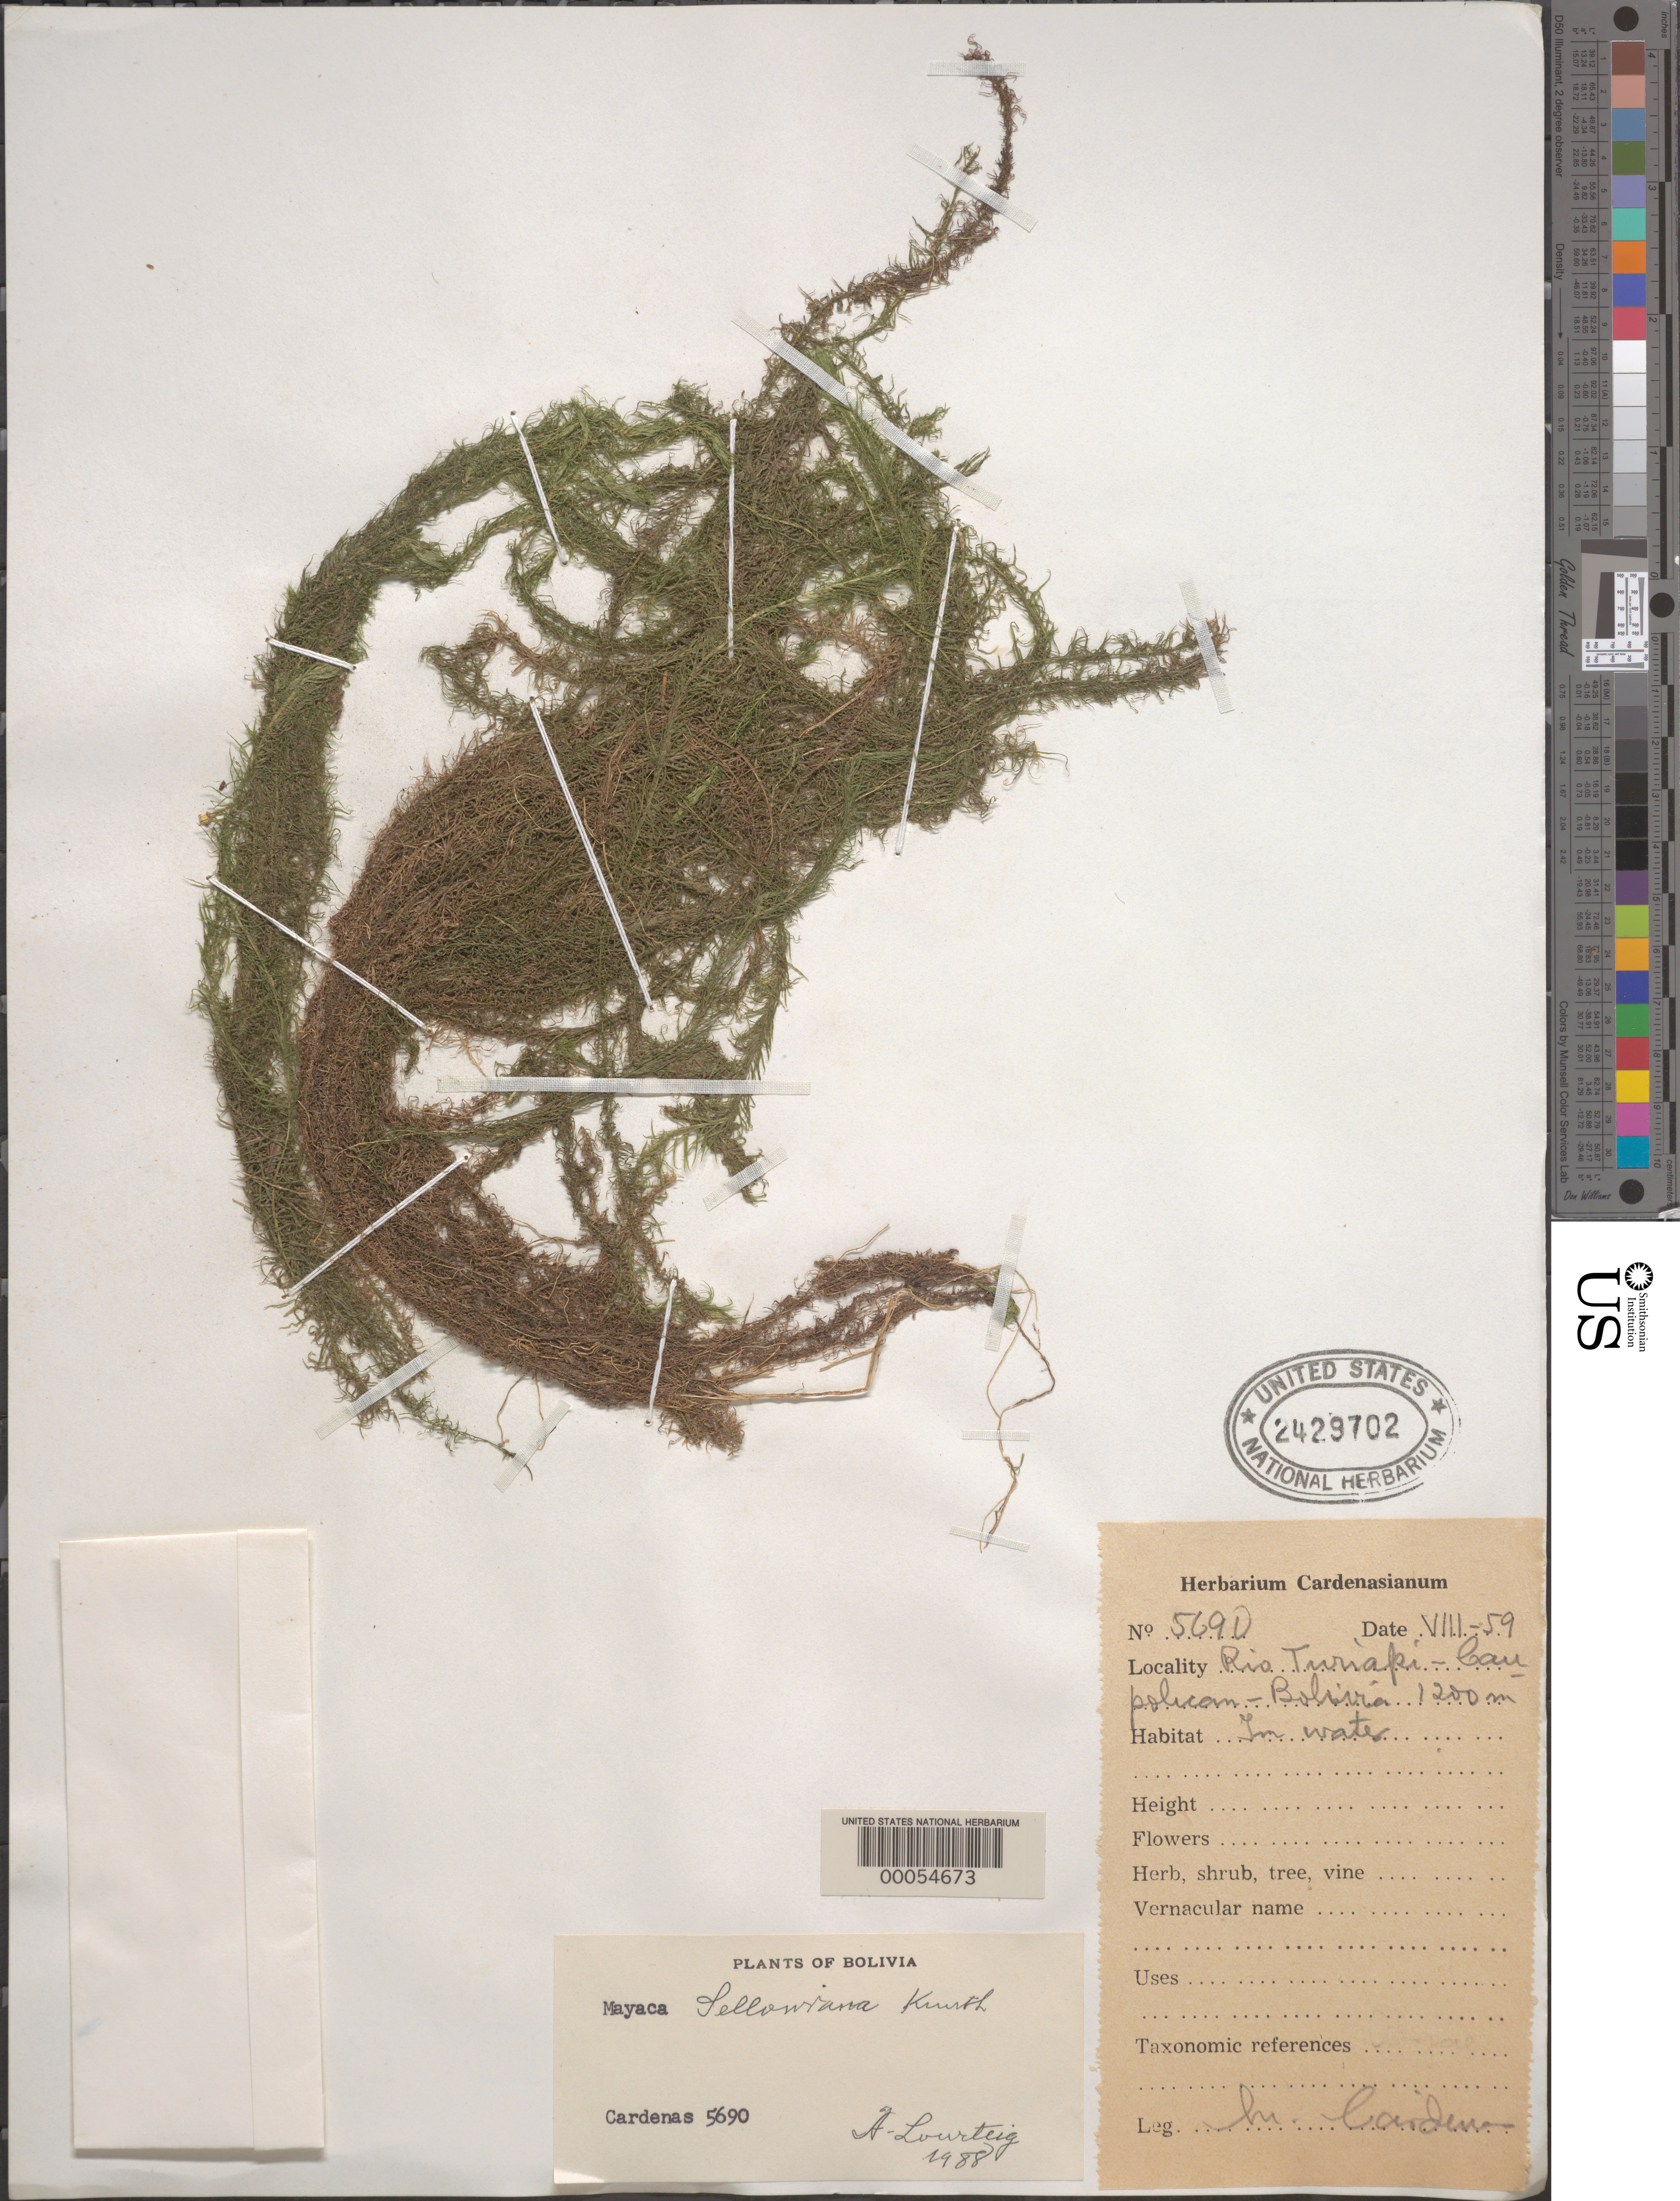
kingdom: Plantae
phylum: Tracheophyta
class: Liliopsida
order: Poales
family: Mayacaceae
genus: Mayaca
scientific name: Mayaca sellowiana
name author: Kunth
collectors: M. Cárdenas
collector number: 5690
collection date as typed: Aug 1959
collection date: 1959-08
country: Bolivia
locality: Mapiri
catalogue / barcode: US 2429702